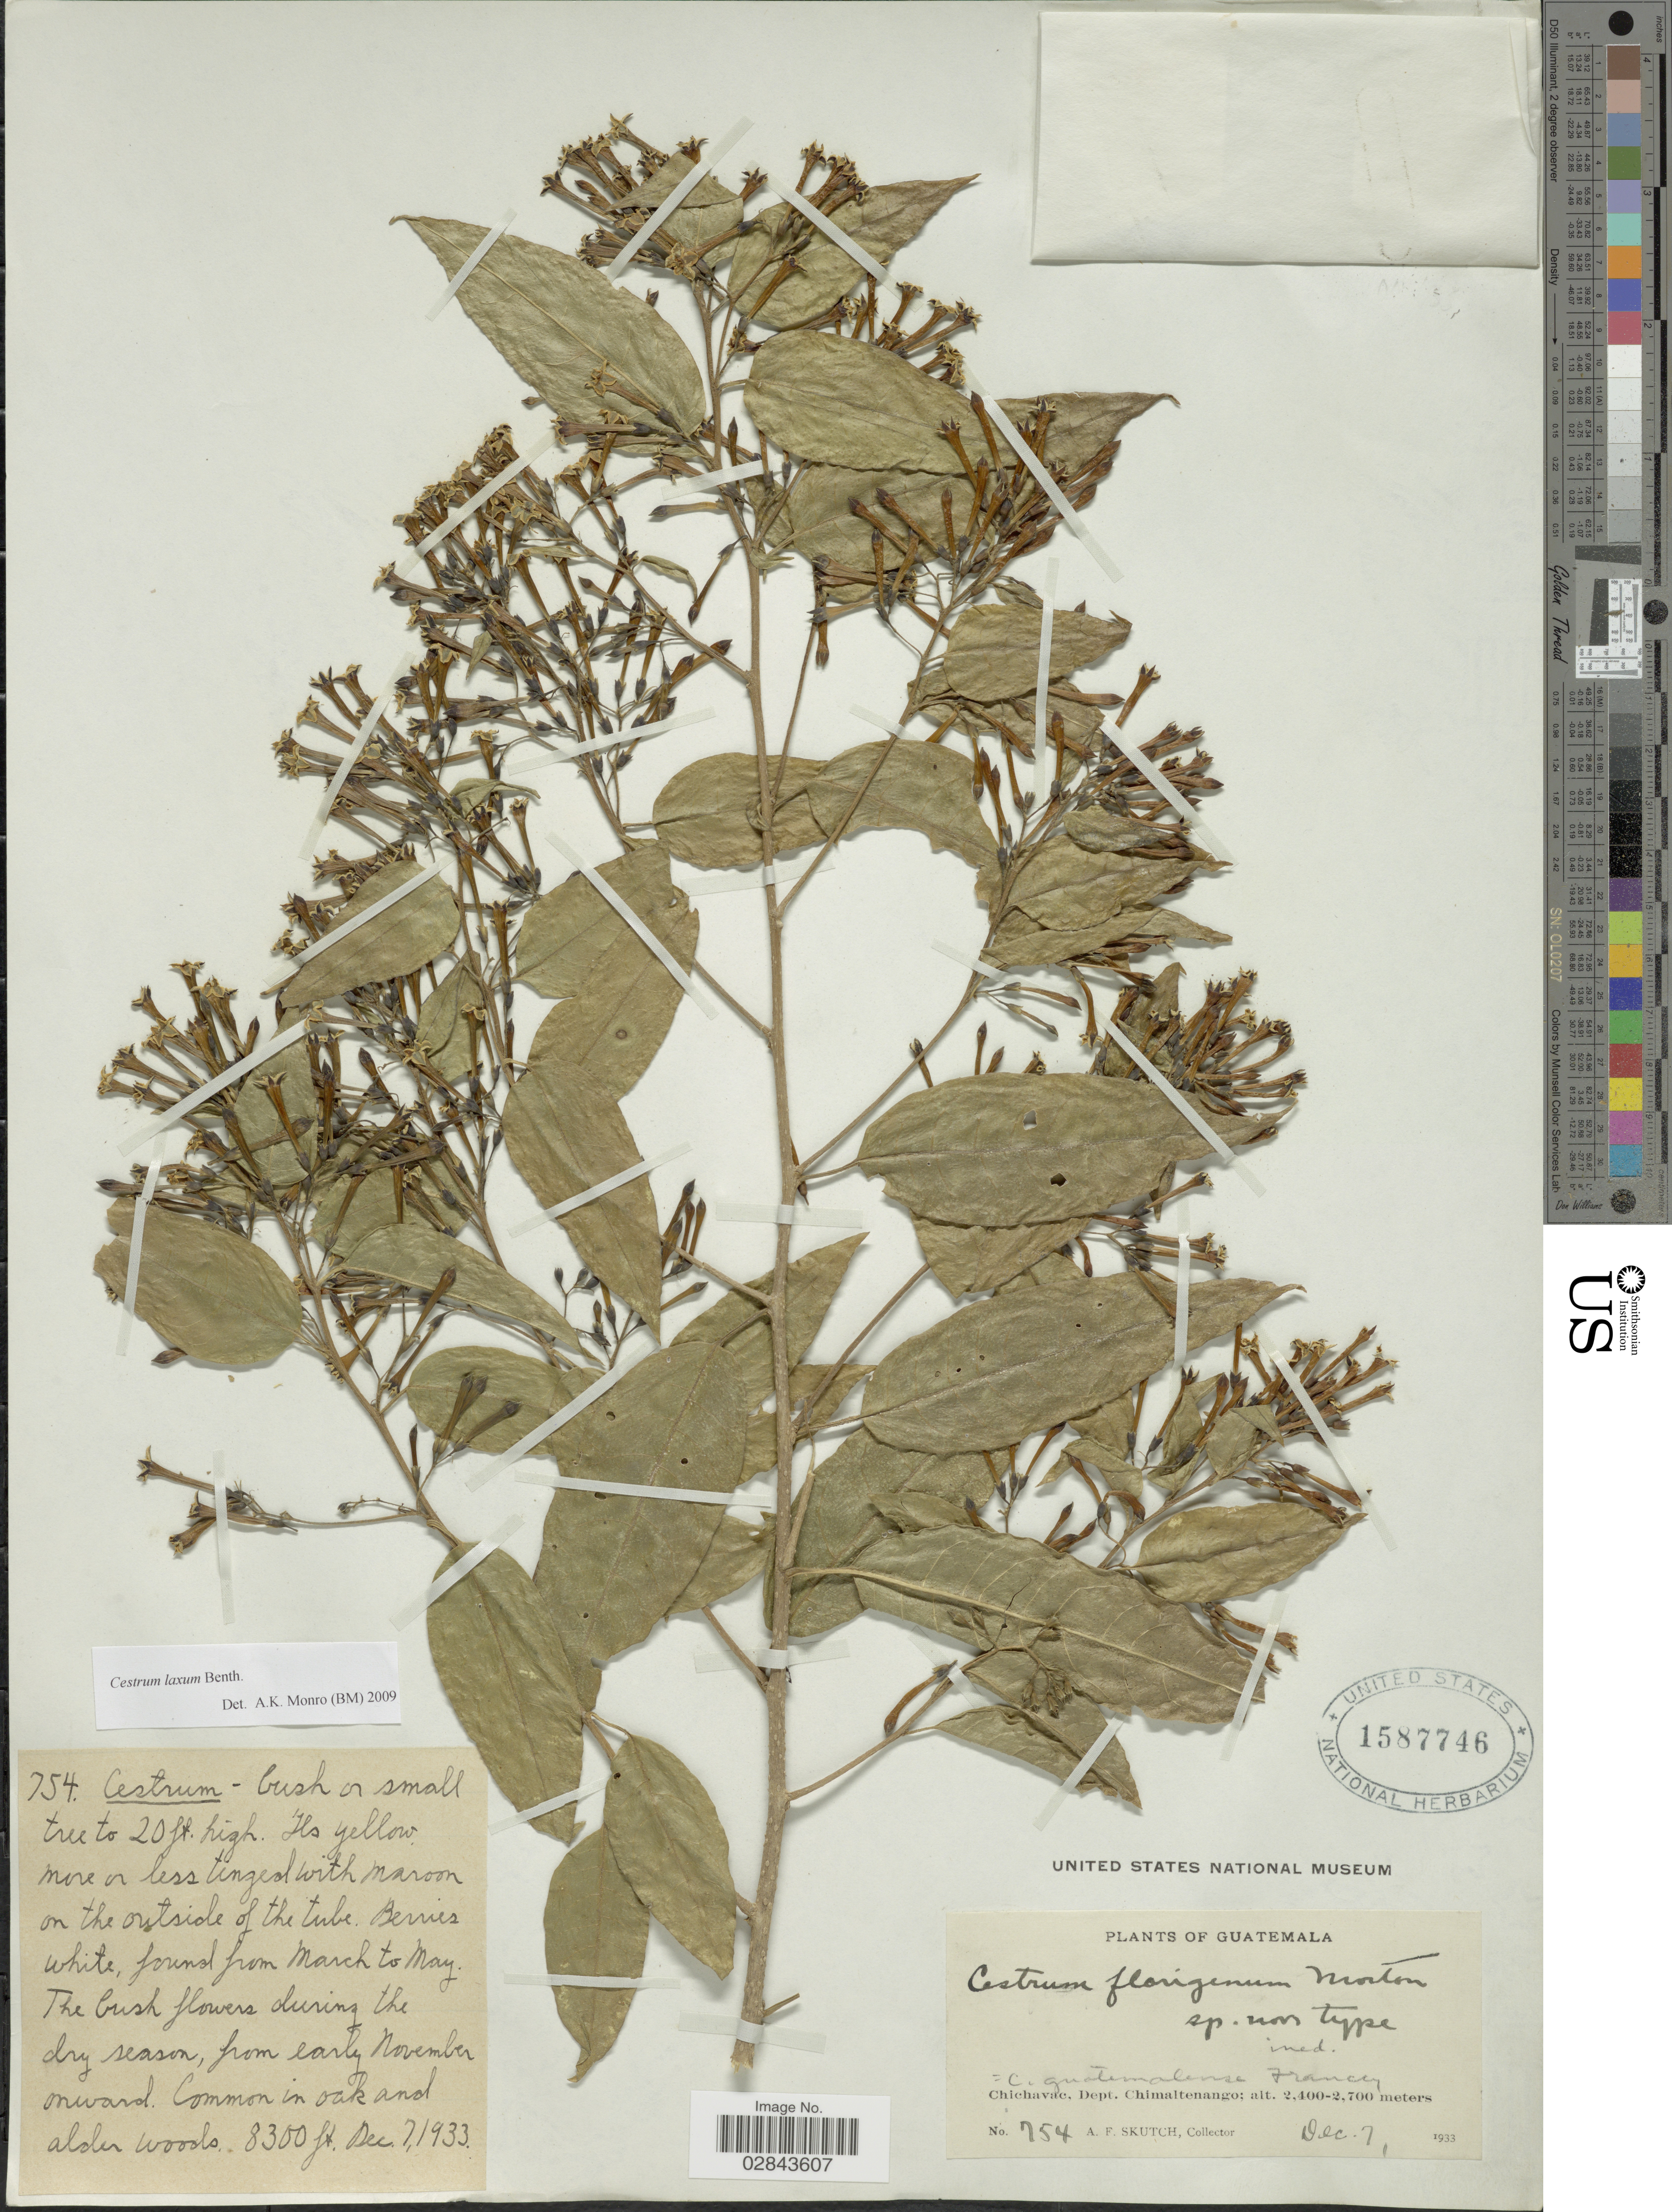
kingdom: Plantae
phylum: Tracheophyta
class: Magnoliopsida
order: Solanales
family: Solanaceae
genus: Cestrum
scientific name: Cestrum laxum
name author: Benth.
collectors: A. F. Skutch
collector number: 754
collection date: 1933-12-07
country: Guatemala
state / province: Chimaltenango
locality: Chiachavac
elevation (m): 2530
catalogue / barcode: US 1587746